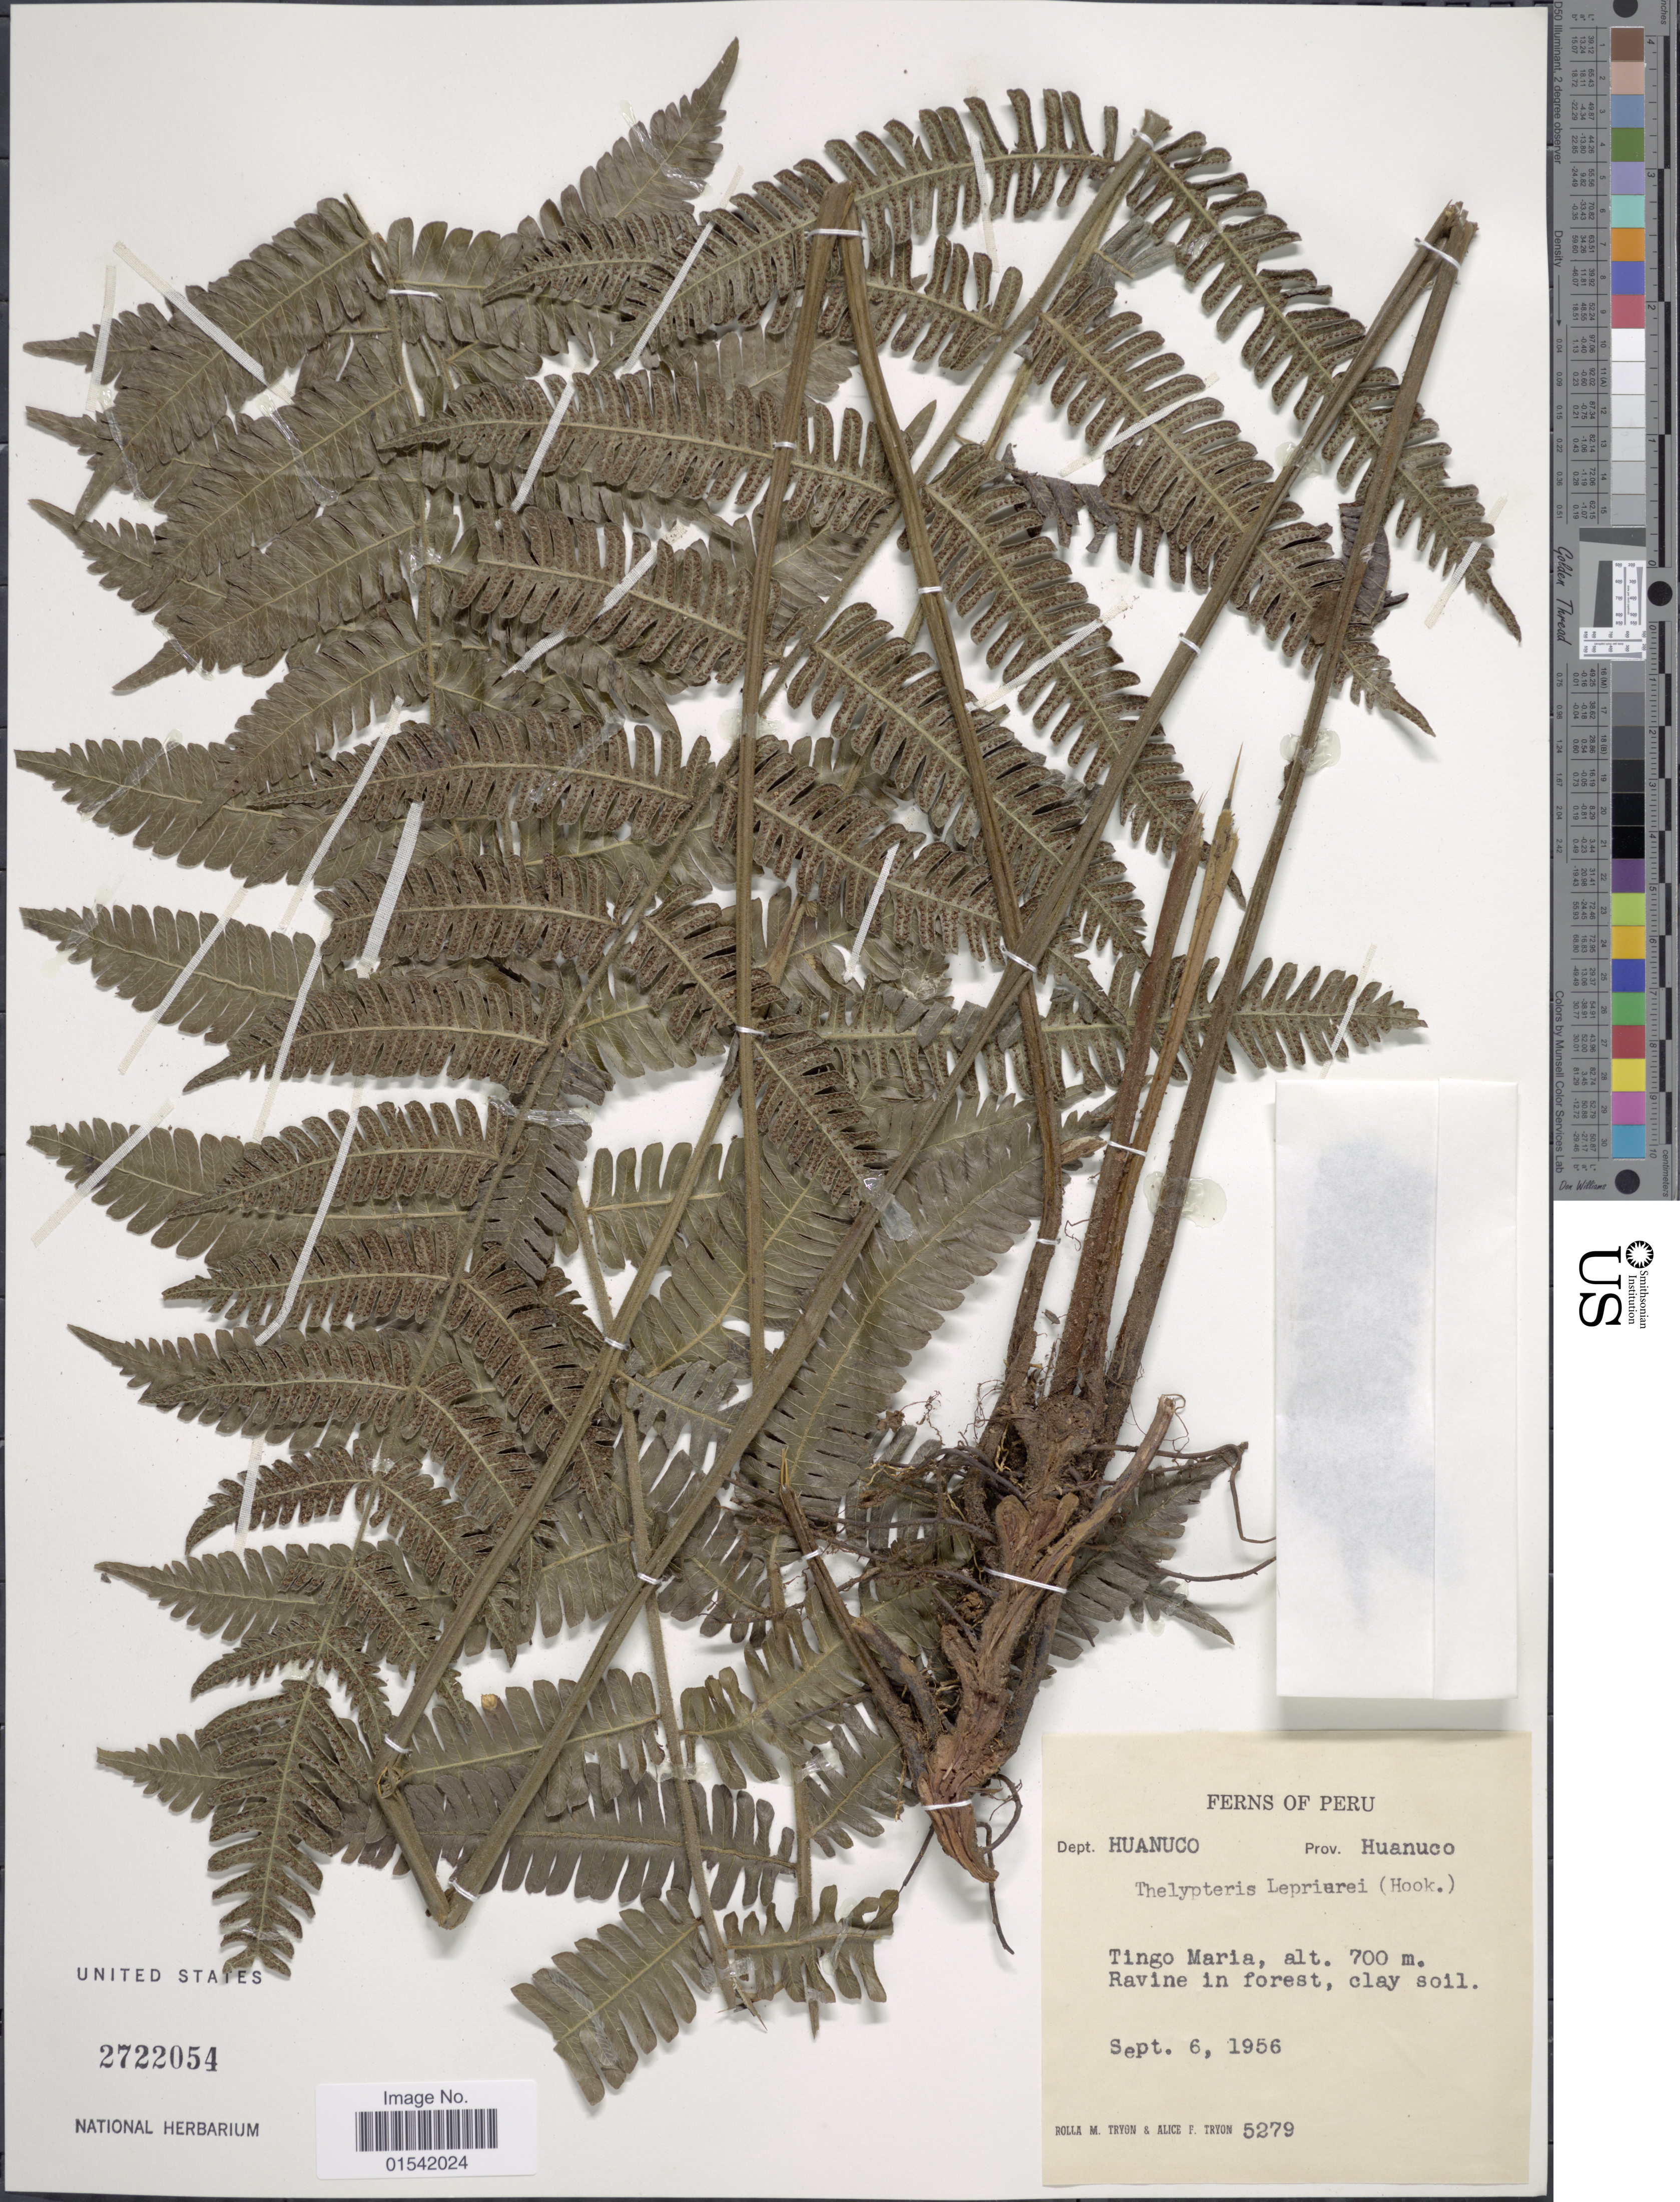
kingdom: Plantae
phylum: Tracheophyta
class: Polypodiopsida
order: Polypodiales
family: Thelypteridaceae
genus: Steiropteris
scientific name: Steiropteris leprieurii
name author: (Hook. f.) Pic. Serm.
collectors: R. M. Tryon & A. F. Tryon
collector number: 5279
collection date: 1956-09-06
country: Peru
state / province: Huánuco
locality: Dept. Huanuco, Tingo Maria, Ravine in forest, clay soil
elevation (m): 700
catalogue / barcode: US 2722054